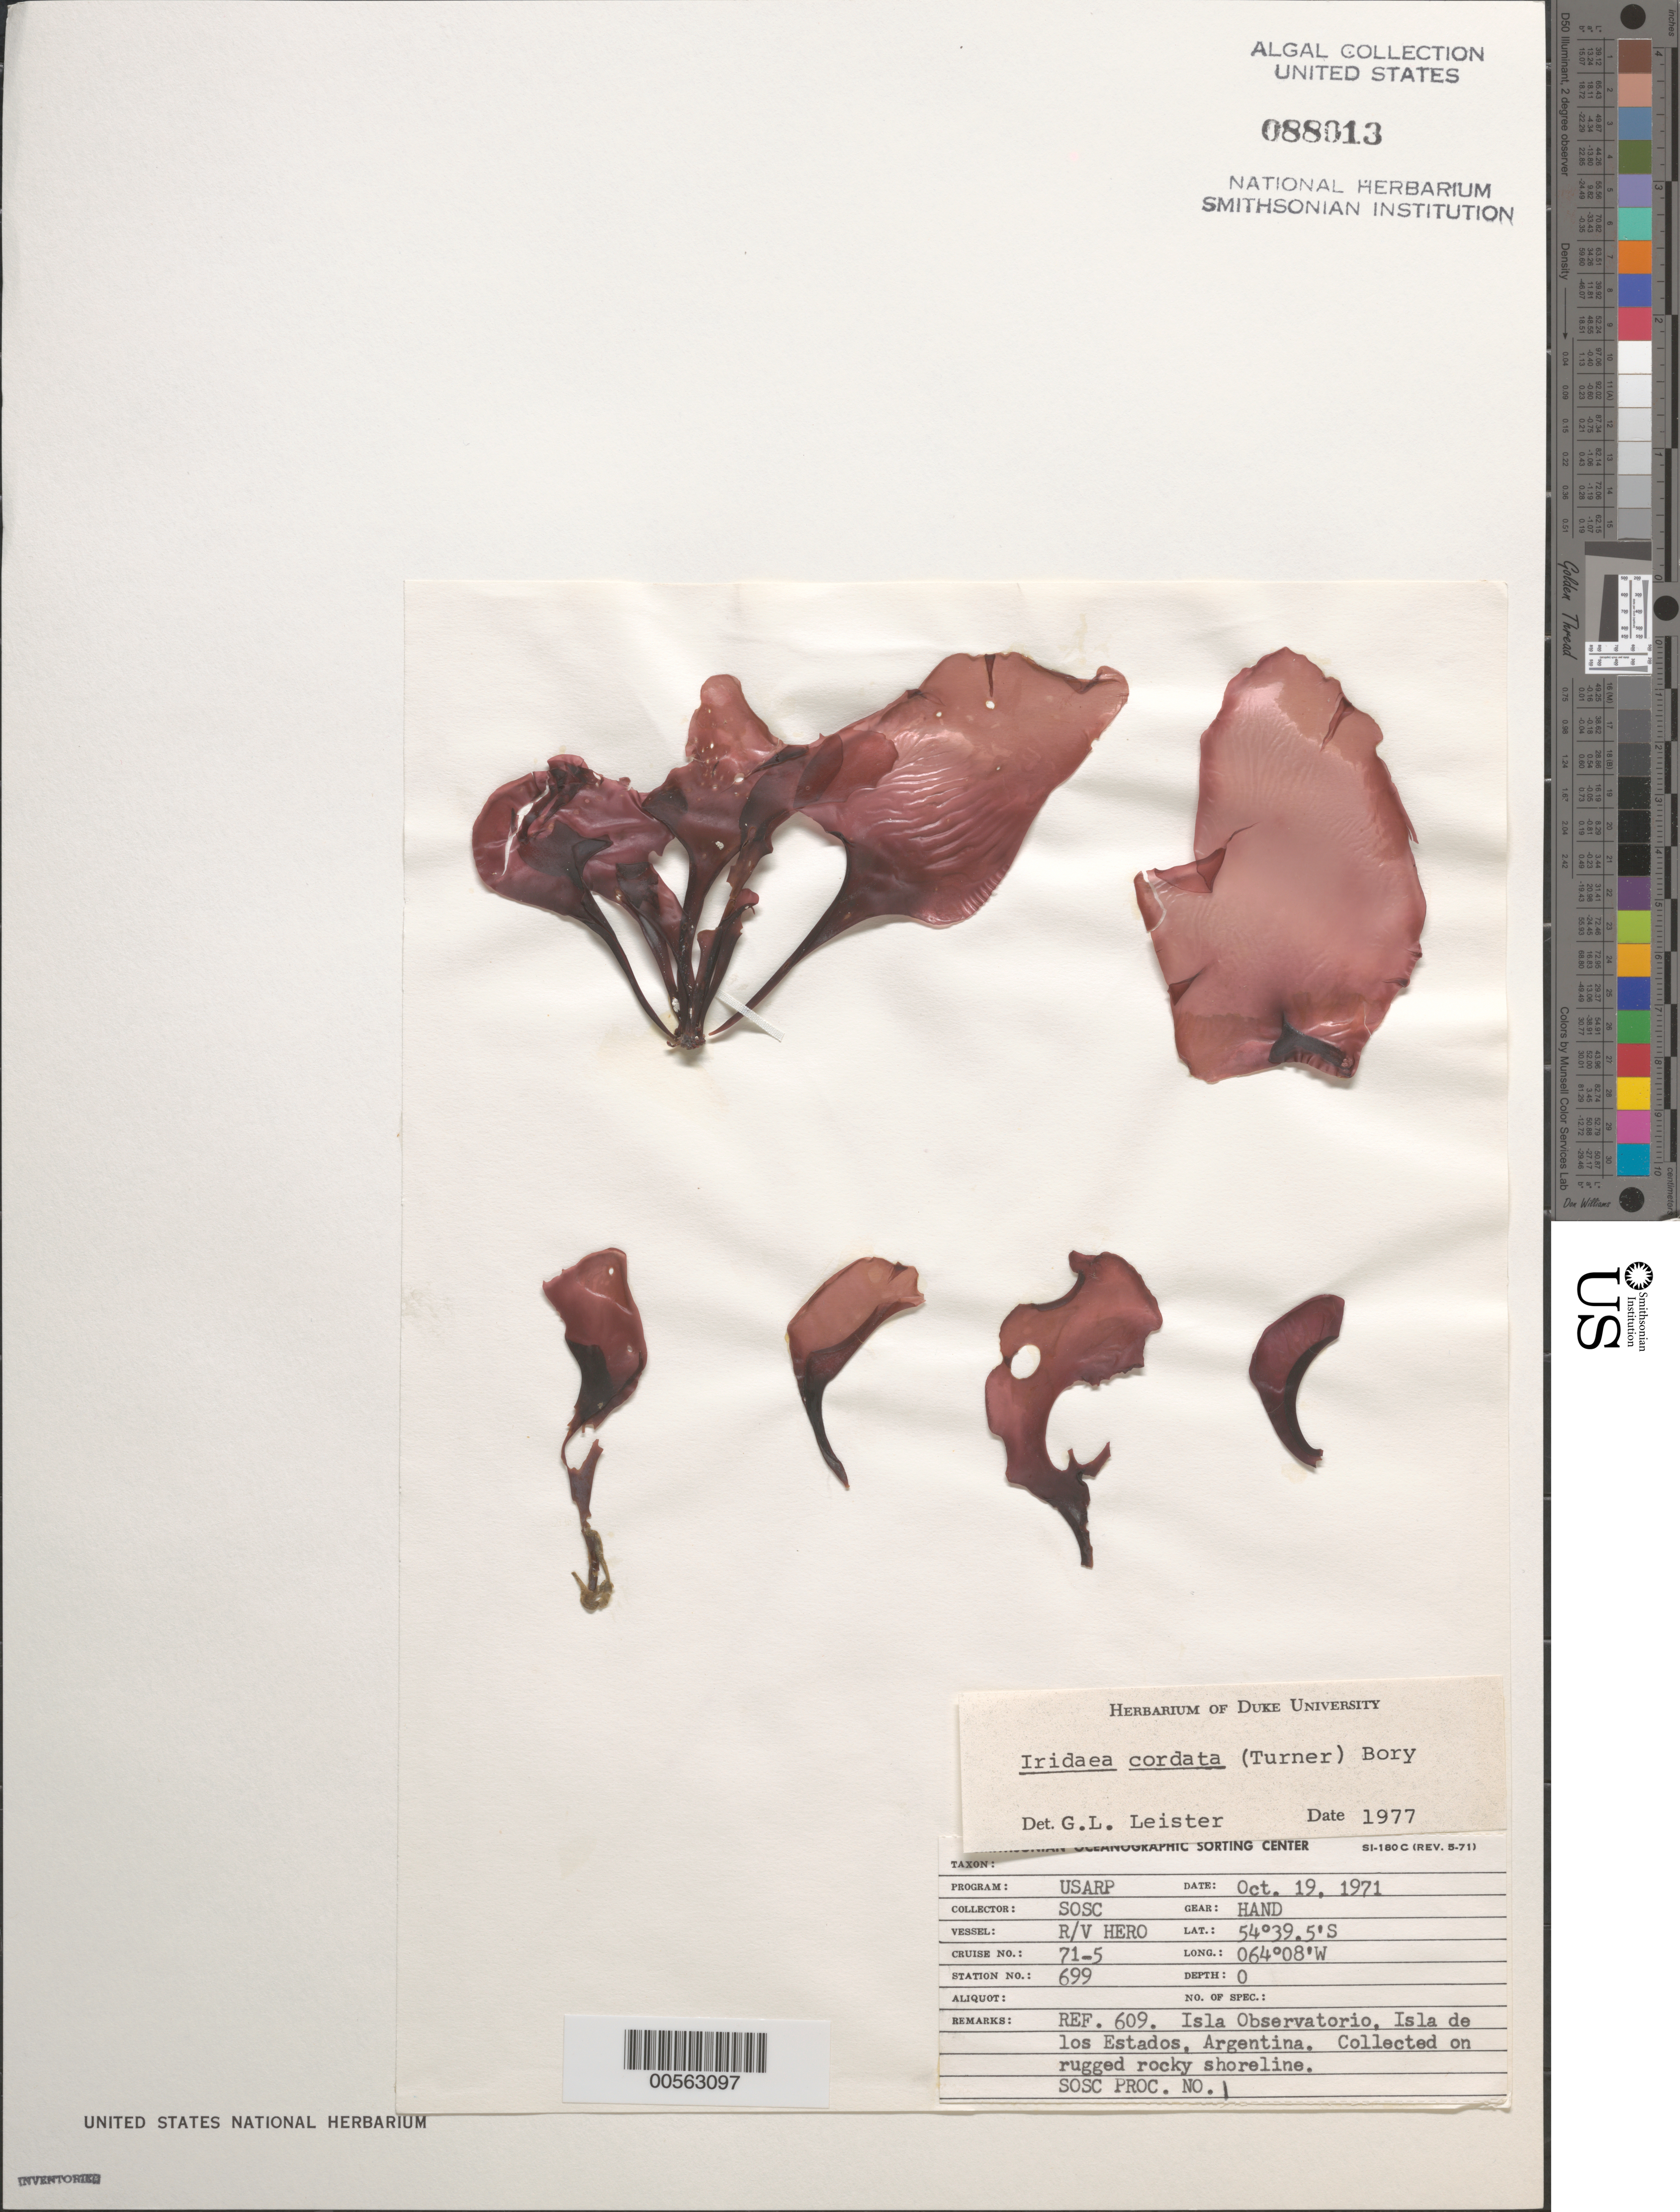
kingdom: Plantae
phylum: Rhodophyta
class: Florideophyceae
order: Gigartinales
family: Gigartinaceae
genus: Iridaea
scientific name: Iridaea cordata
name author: (Turner) Bory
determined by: Leister, G. L.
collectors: SOSC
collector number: Station 699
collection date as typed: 19 Oct 1971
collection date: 1971-10-19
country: Argentina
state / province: Tierra del Fuego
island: Isla Observatorio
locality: North of Isla de los Estados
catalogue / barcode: US 88013